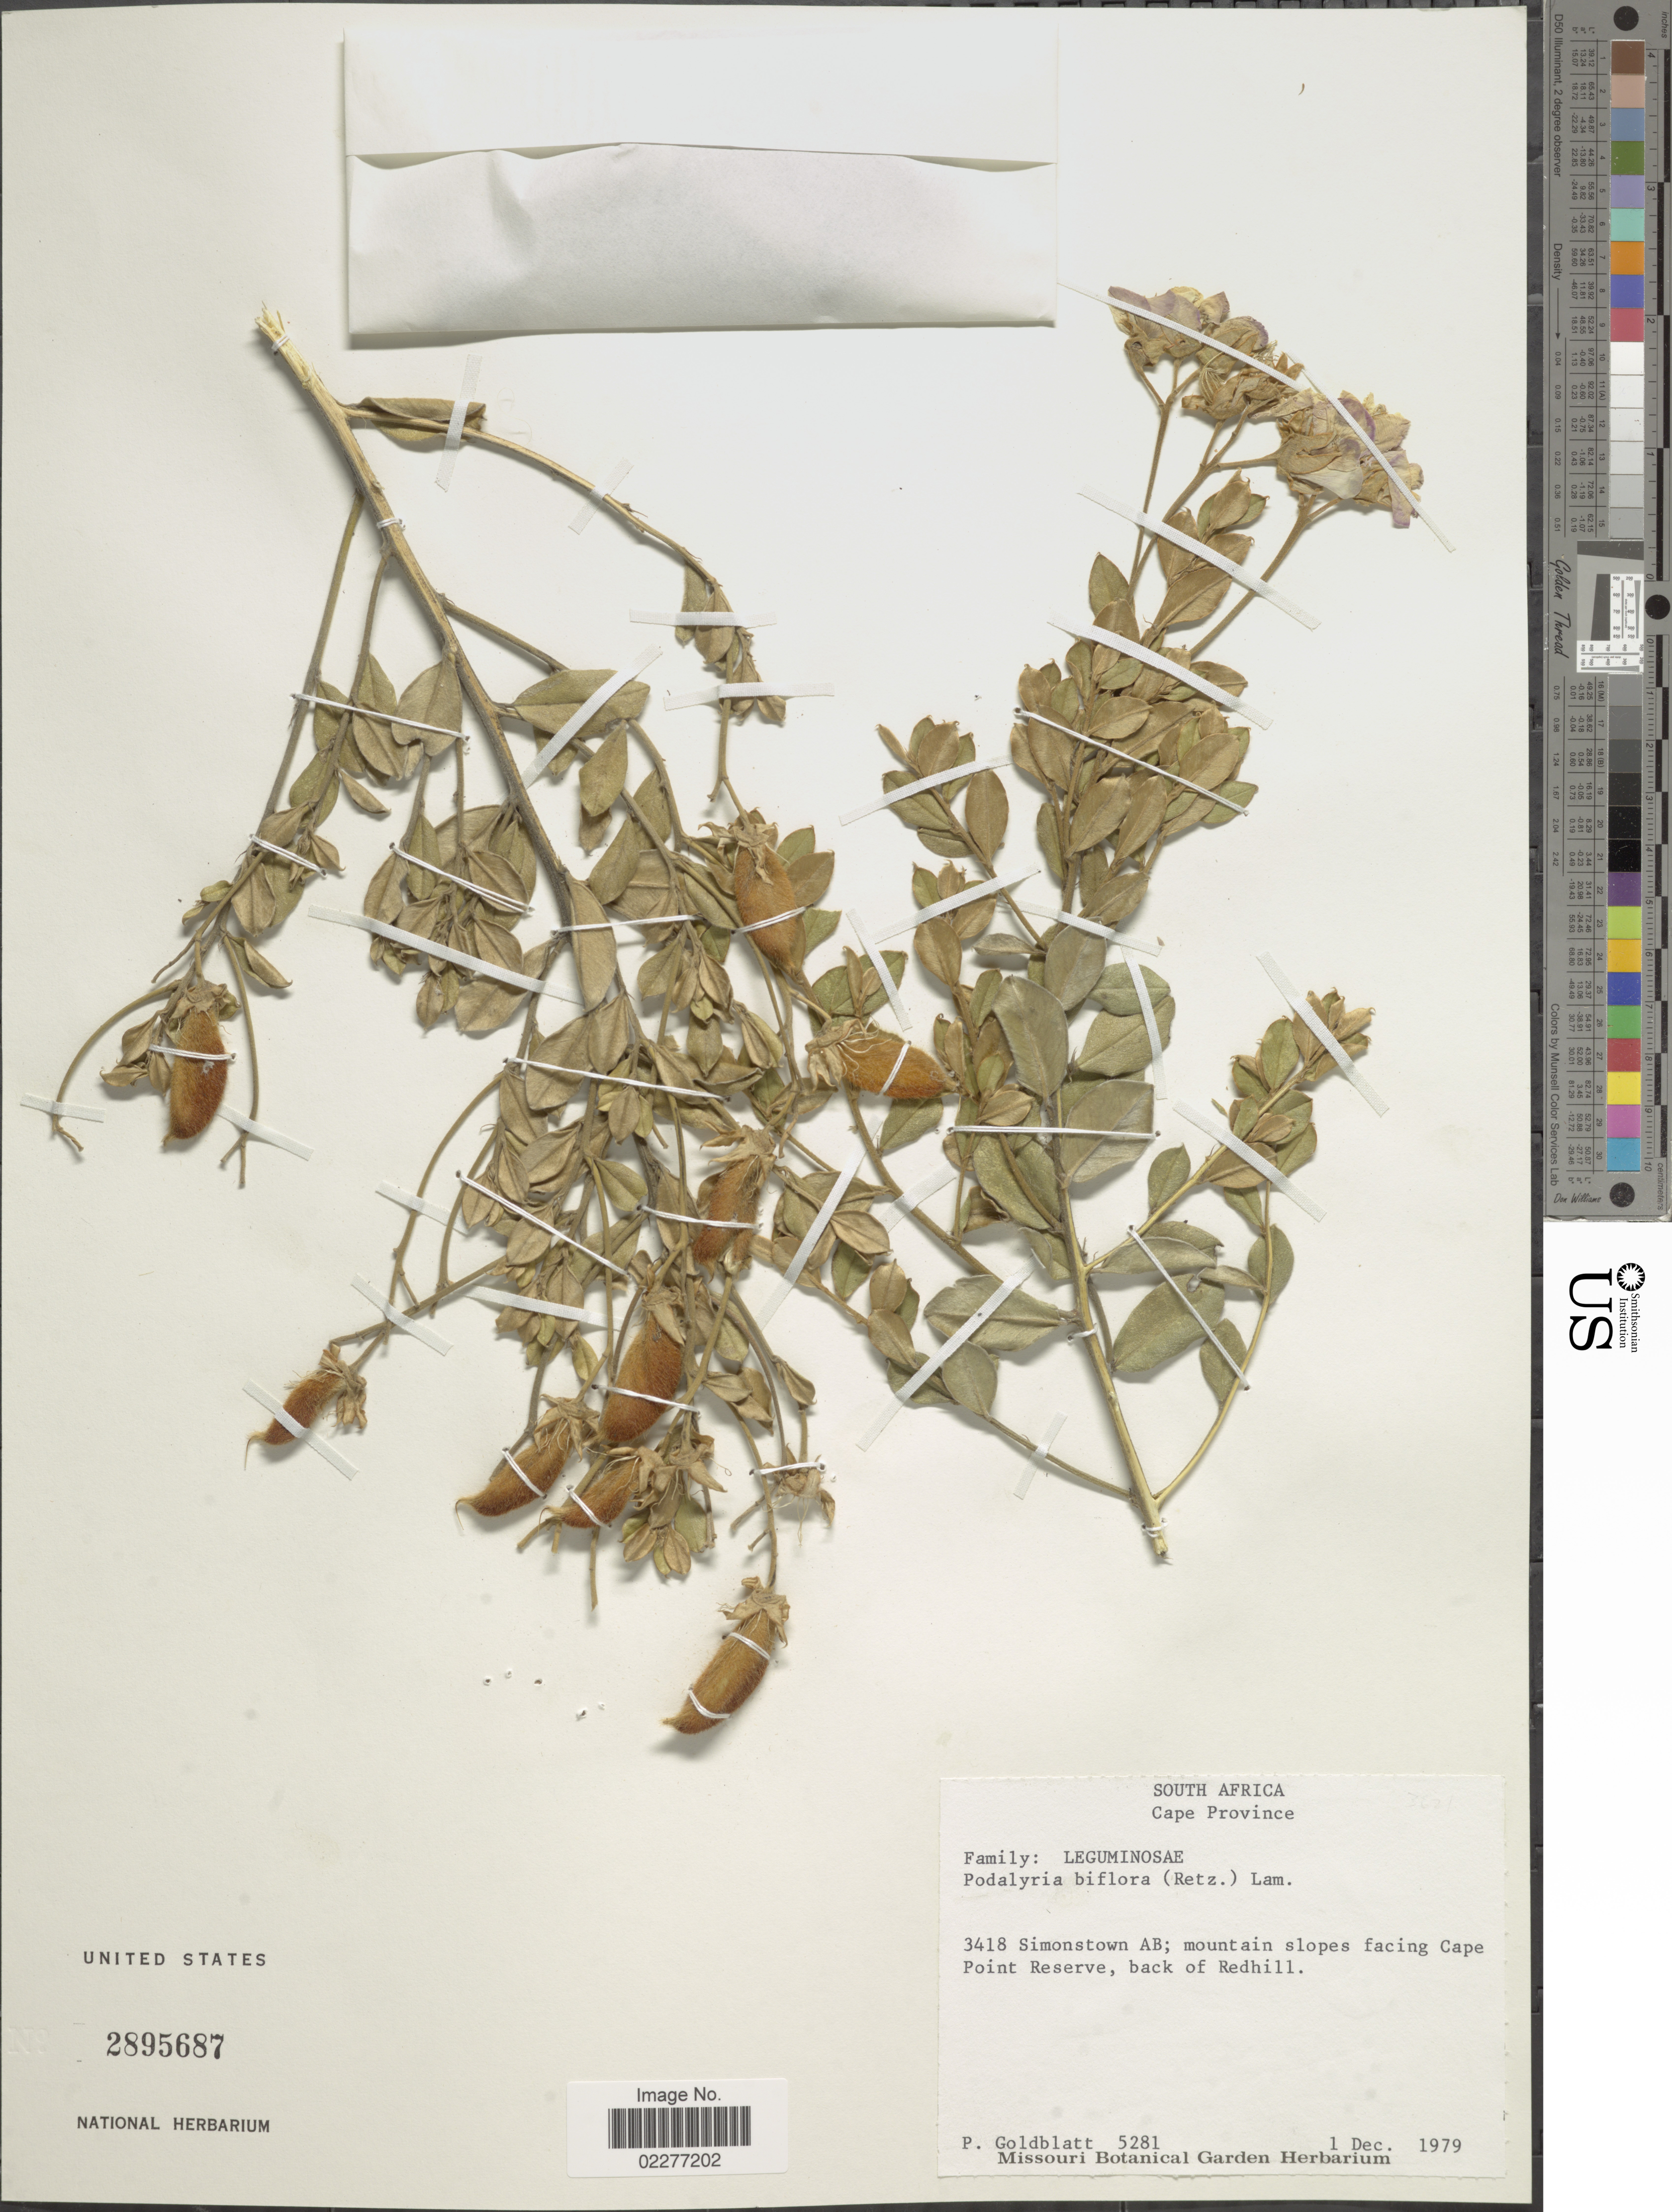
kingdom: Plantae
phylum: Tracheophyta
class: Magnoliopsida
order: Fabales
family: Fabaceae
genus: Podalyria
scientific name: Podalyria biflora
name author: (Retz.) Lam.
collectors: P. Goldblatt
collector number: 5281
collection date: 1979-12-01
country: South Africa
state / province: Western Cape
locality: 3418 Simonstown AB; mountain slopes facing Cape Point Reserve, back of Redhill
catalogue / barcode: US 2895687